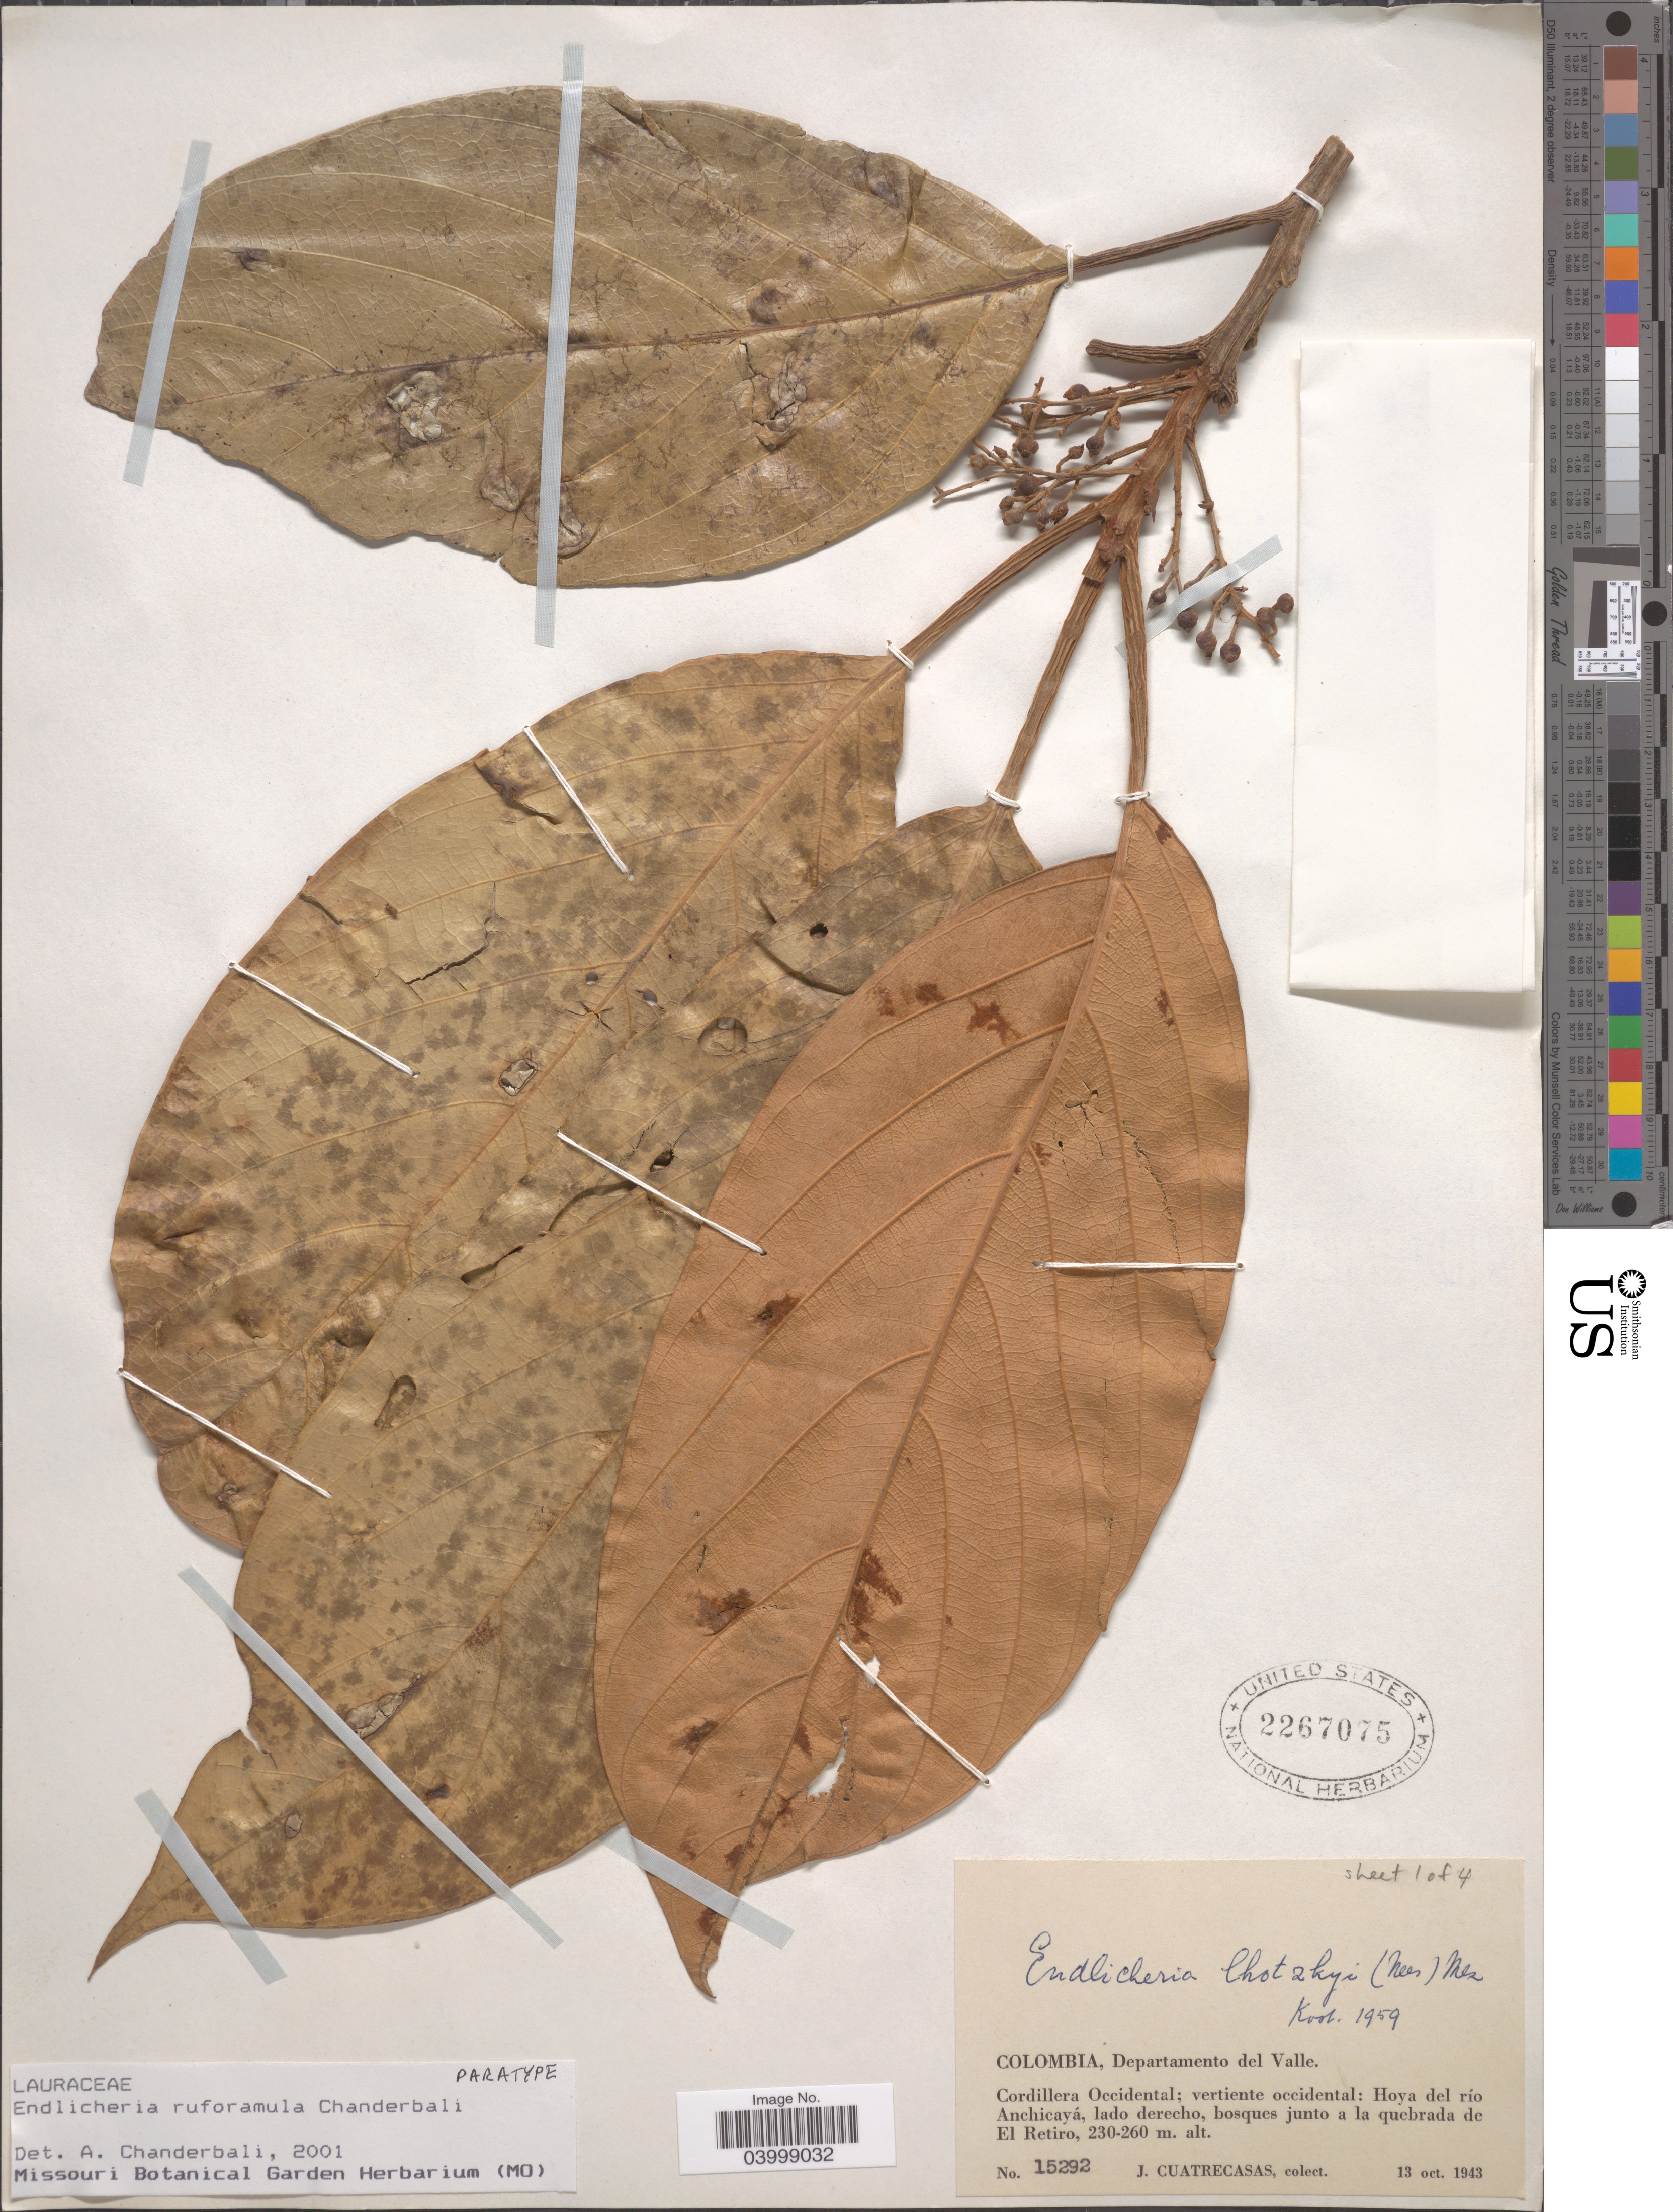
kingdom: Plantae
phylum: Tracheophyta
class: Magnoliopsida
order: Laurales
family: Lauraceae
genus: Endlicheria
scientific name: Endlicheria ruforamula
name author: Chanderb.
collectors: J. Cuatrecasas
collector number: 15292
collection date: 1943-10-13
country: Colombia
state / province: Valle del Cauca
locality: Departamento del Valle. Cordillera Occidental; vertiente occidental: Hoya del río Anchicayá, lado derecho, bosques junto a la quebrada de El Retiro.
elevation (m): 230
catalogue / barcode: US 2267075